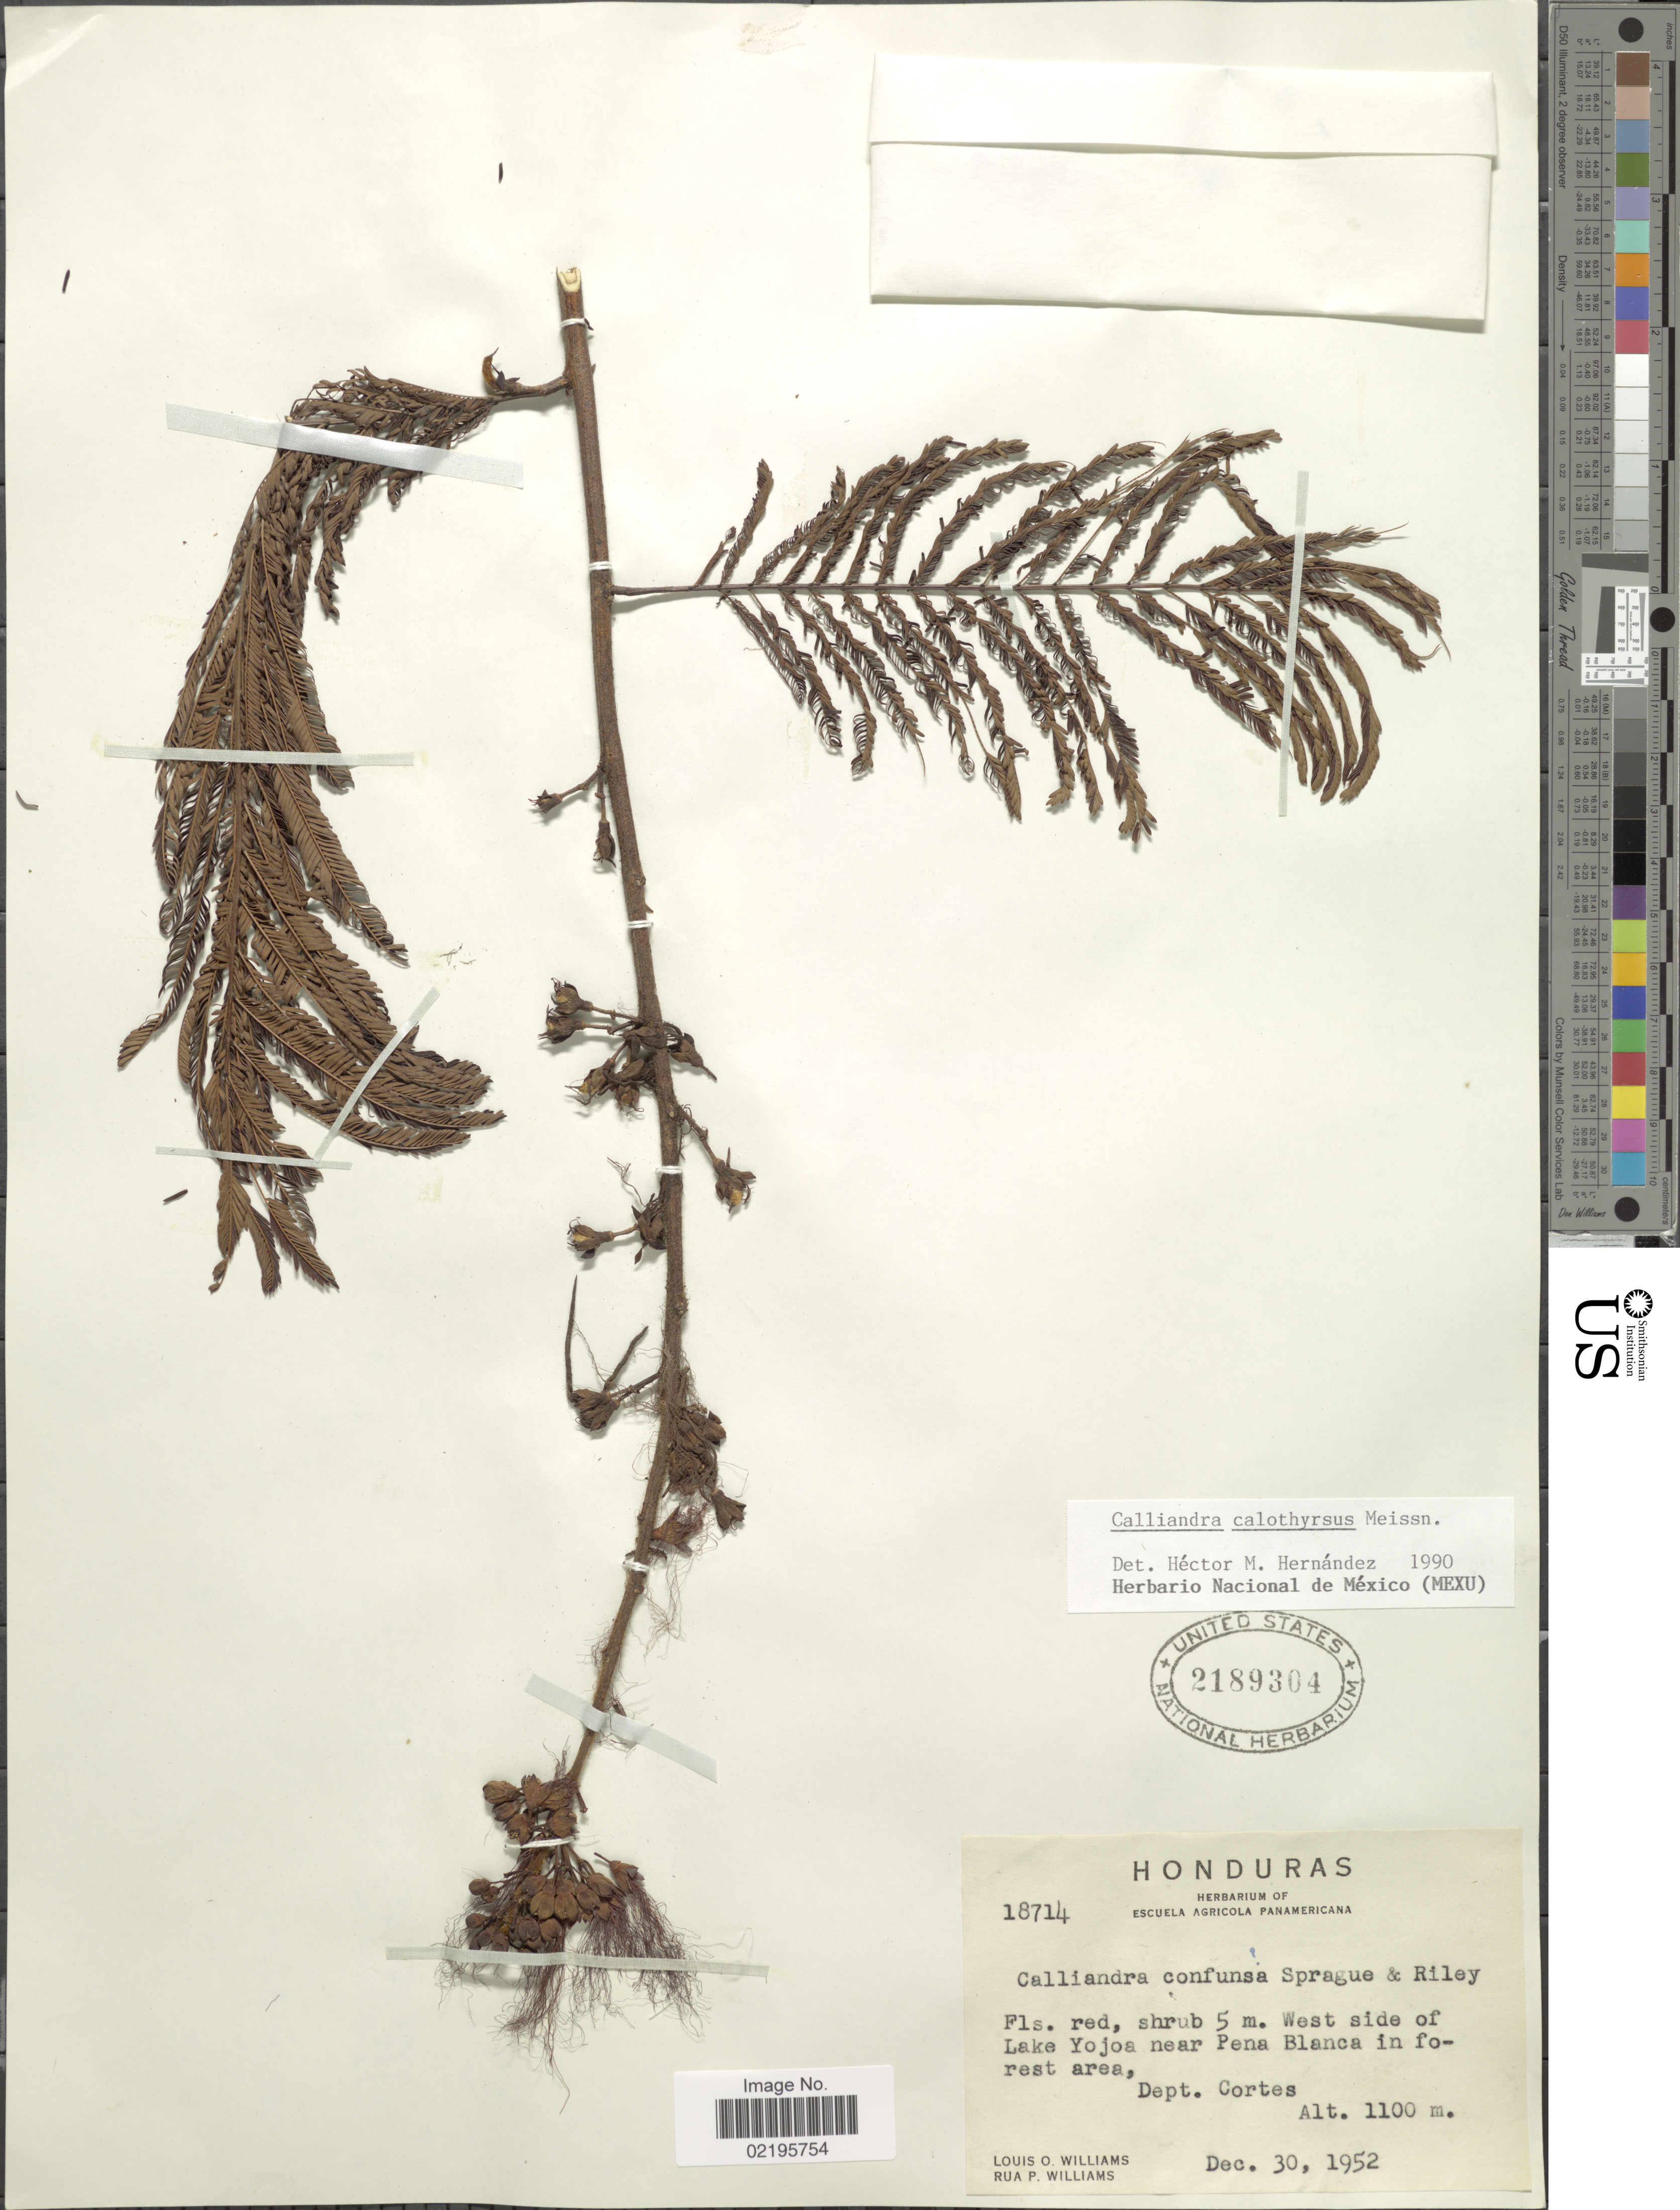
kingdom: Plantae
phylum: Tracheophyta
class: Magnoliopsida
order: Fabales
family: Fabaceae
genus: Calliandra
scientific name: Calliandra calothyrsus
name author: Meisn.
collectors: L. O. Williams & R. P. Williams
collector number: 18714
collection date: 1952-12-30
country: Honduras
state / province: Cortés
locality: West side of Lake Yojoa near Pena Blanca in forest area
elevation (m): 1100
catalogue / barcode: US 2189304